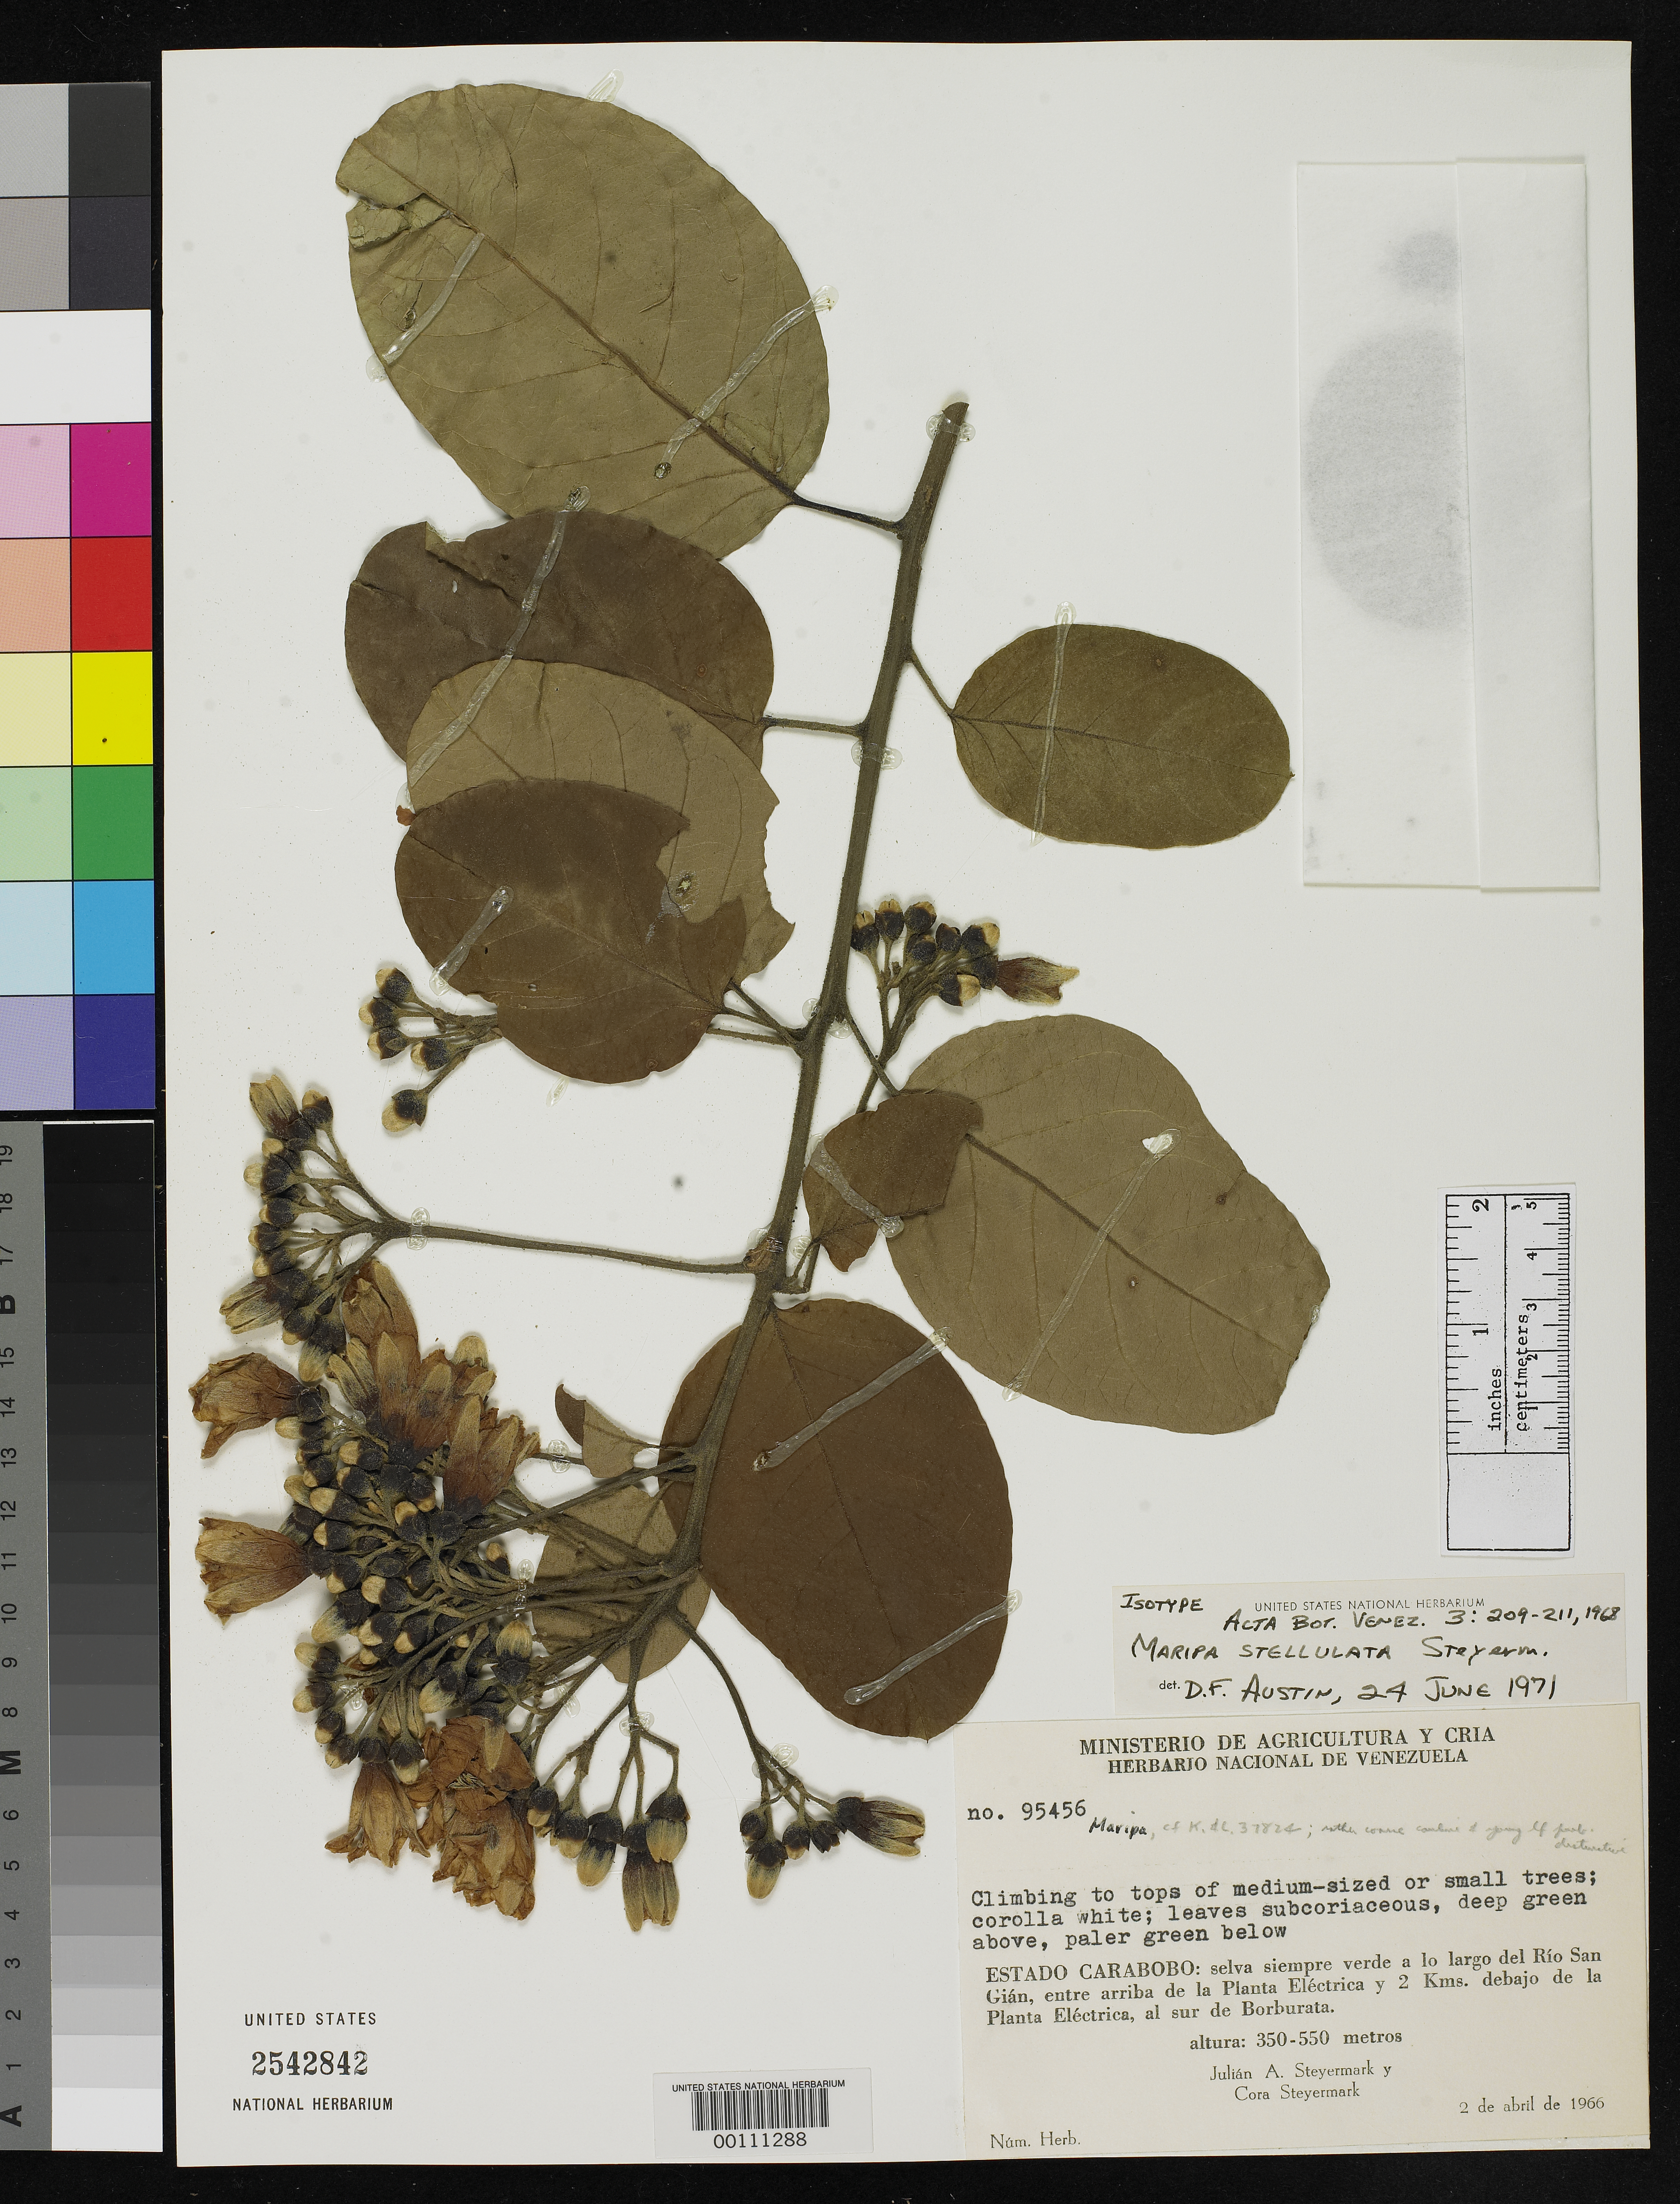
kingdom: Plantae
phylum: Tracheophyta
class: Magnoliopsida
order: Solanales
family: Convolvulaceae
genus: Maripa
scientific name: Maripa stellulata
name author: Steyerm.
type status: Isotype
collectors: J. Steyermark & C. Steyermark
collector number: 95456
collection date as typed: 02 Apr 1966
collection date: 1966-04-02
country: Venezuela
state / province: Carabobo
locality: Rio San Gian, south of Borburata.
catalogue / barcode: US 2542842